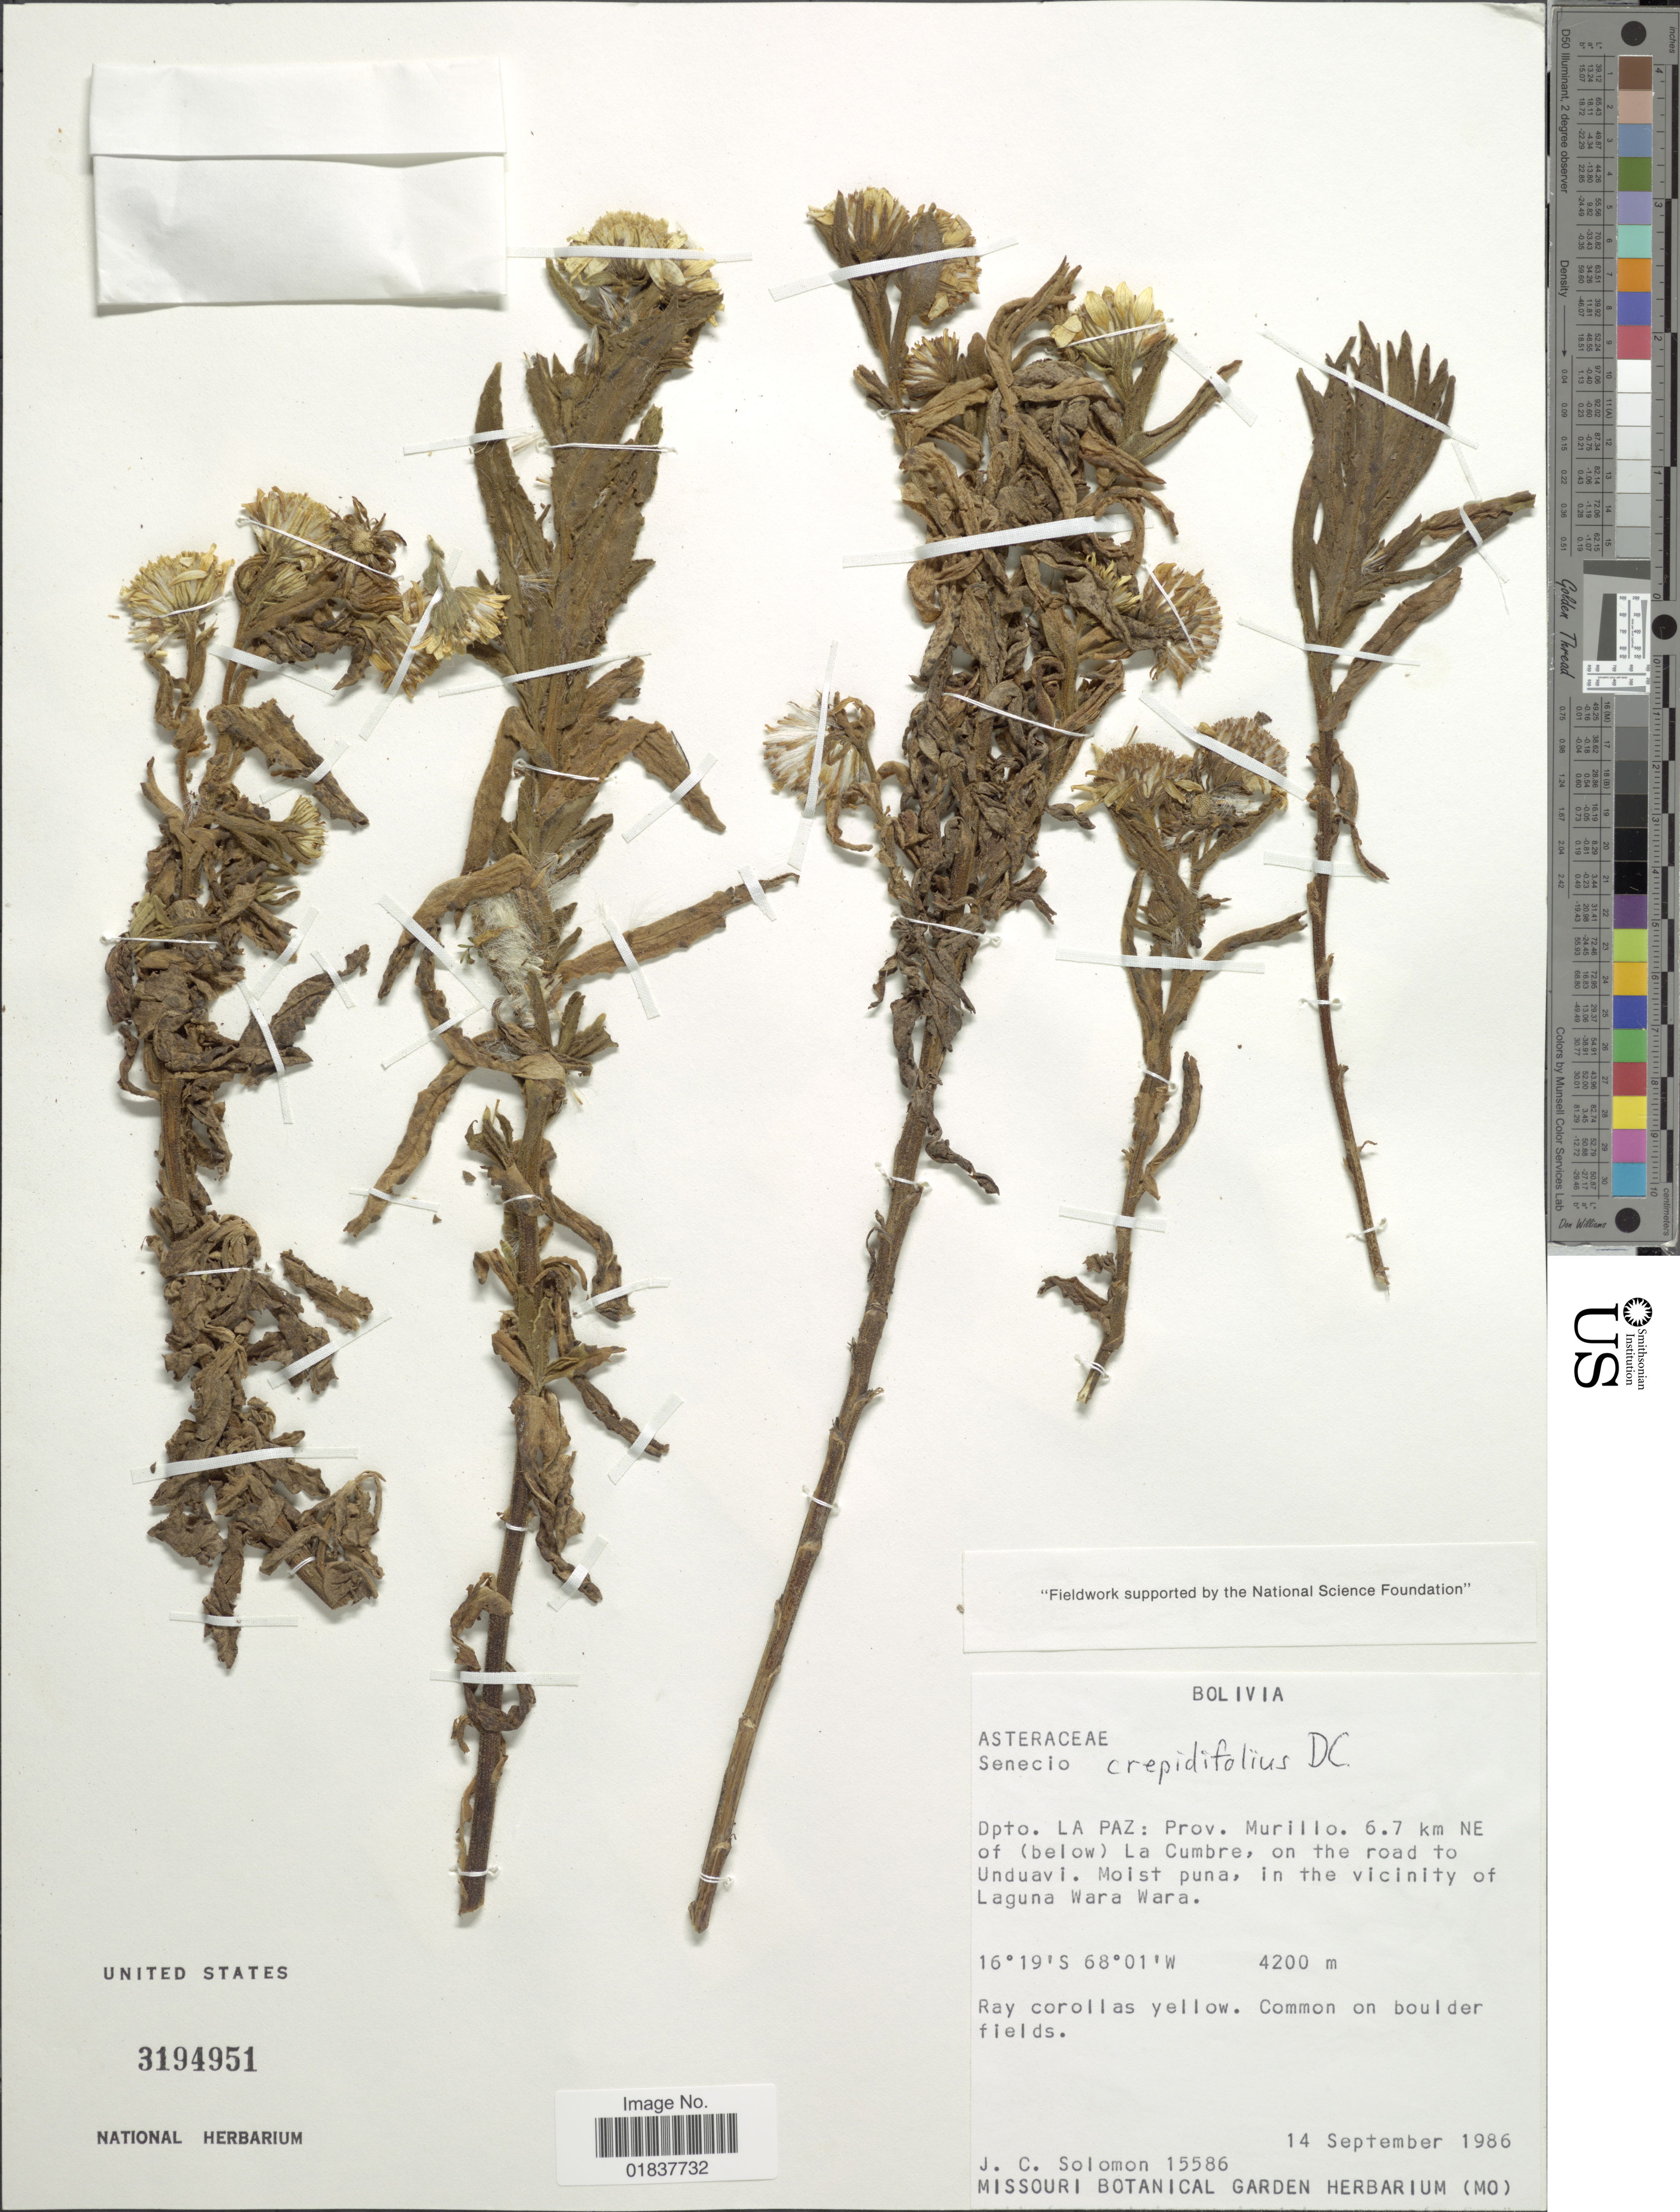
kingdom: Plantae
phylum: Tracheophyta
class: Magnoliopsida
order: Asterales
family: Asteraceae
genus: Senecio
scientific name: Senecio crepidifolius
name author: DC.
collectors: J. C. Solomon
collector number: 15586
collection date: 1986-09-14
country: Bolivia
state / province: La Paz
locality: Prov. Murillo, 6.7 km NE of (below) La Cumbre, on the road to Unduavi, vicinity of Laguan Wara Wara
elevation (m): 4200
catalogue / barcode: US 3194951